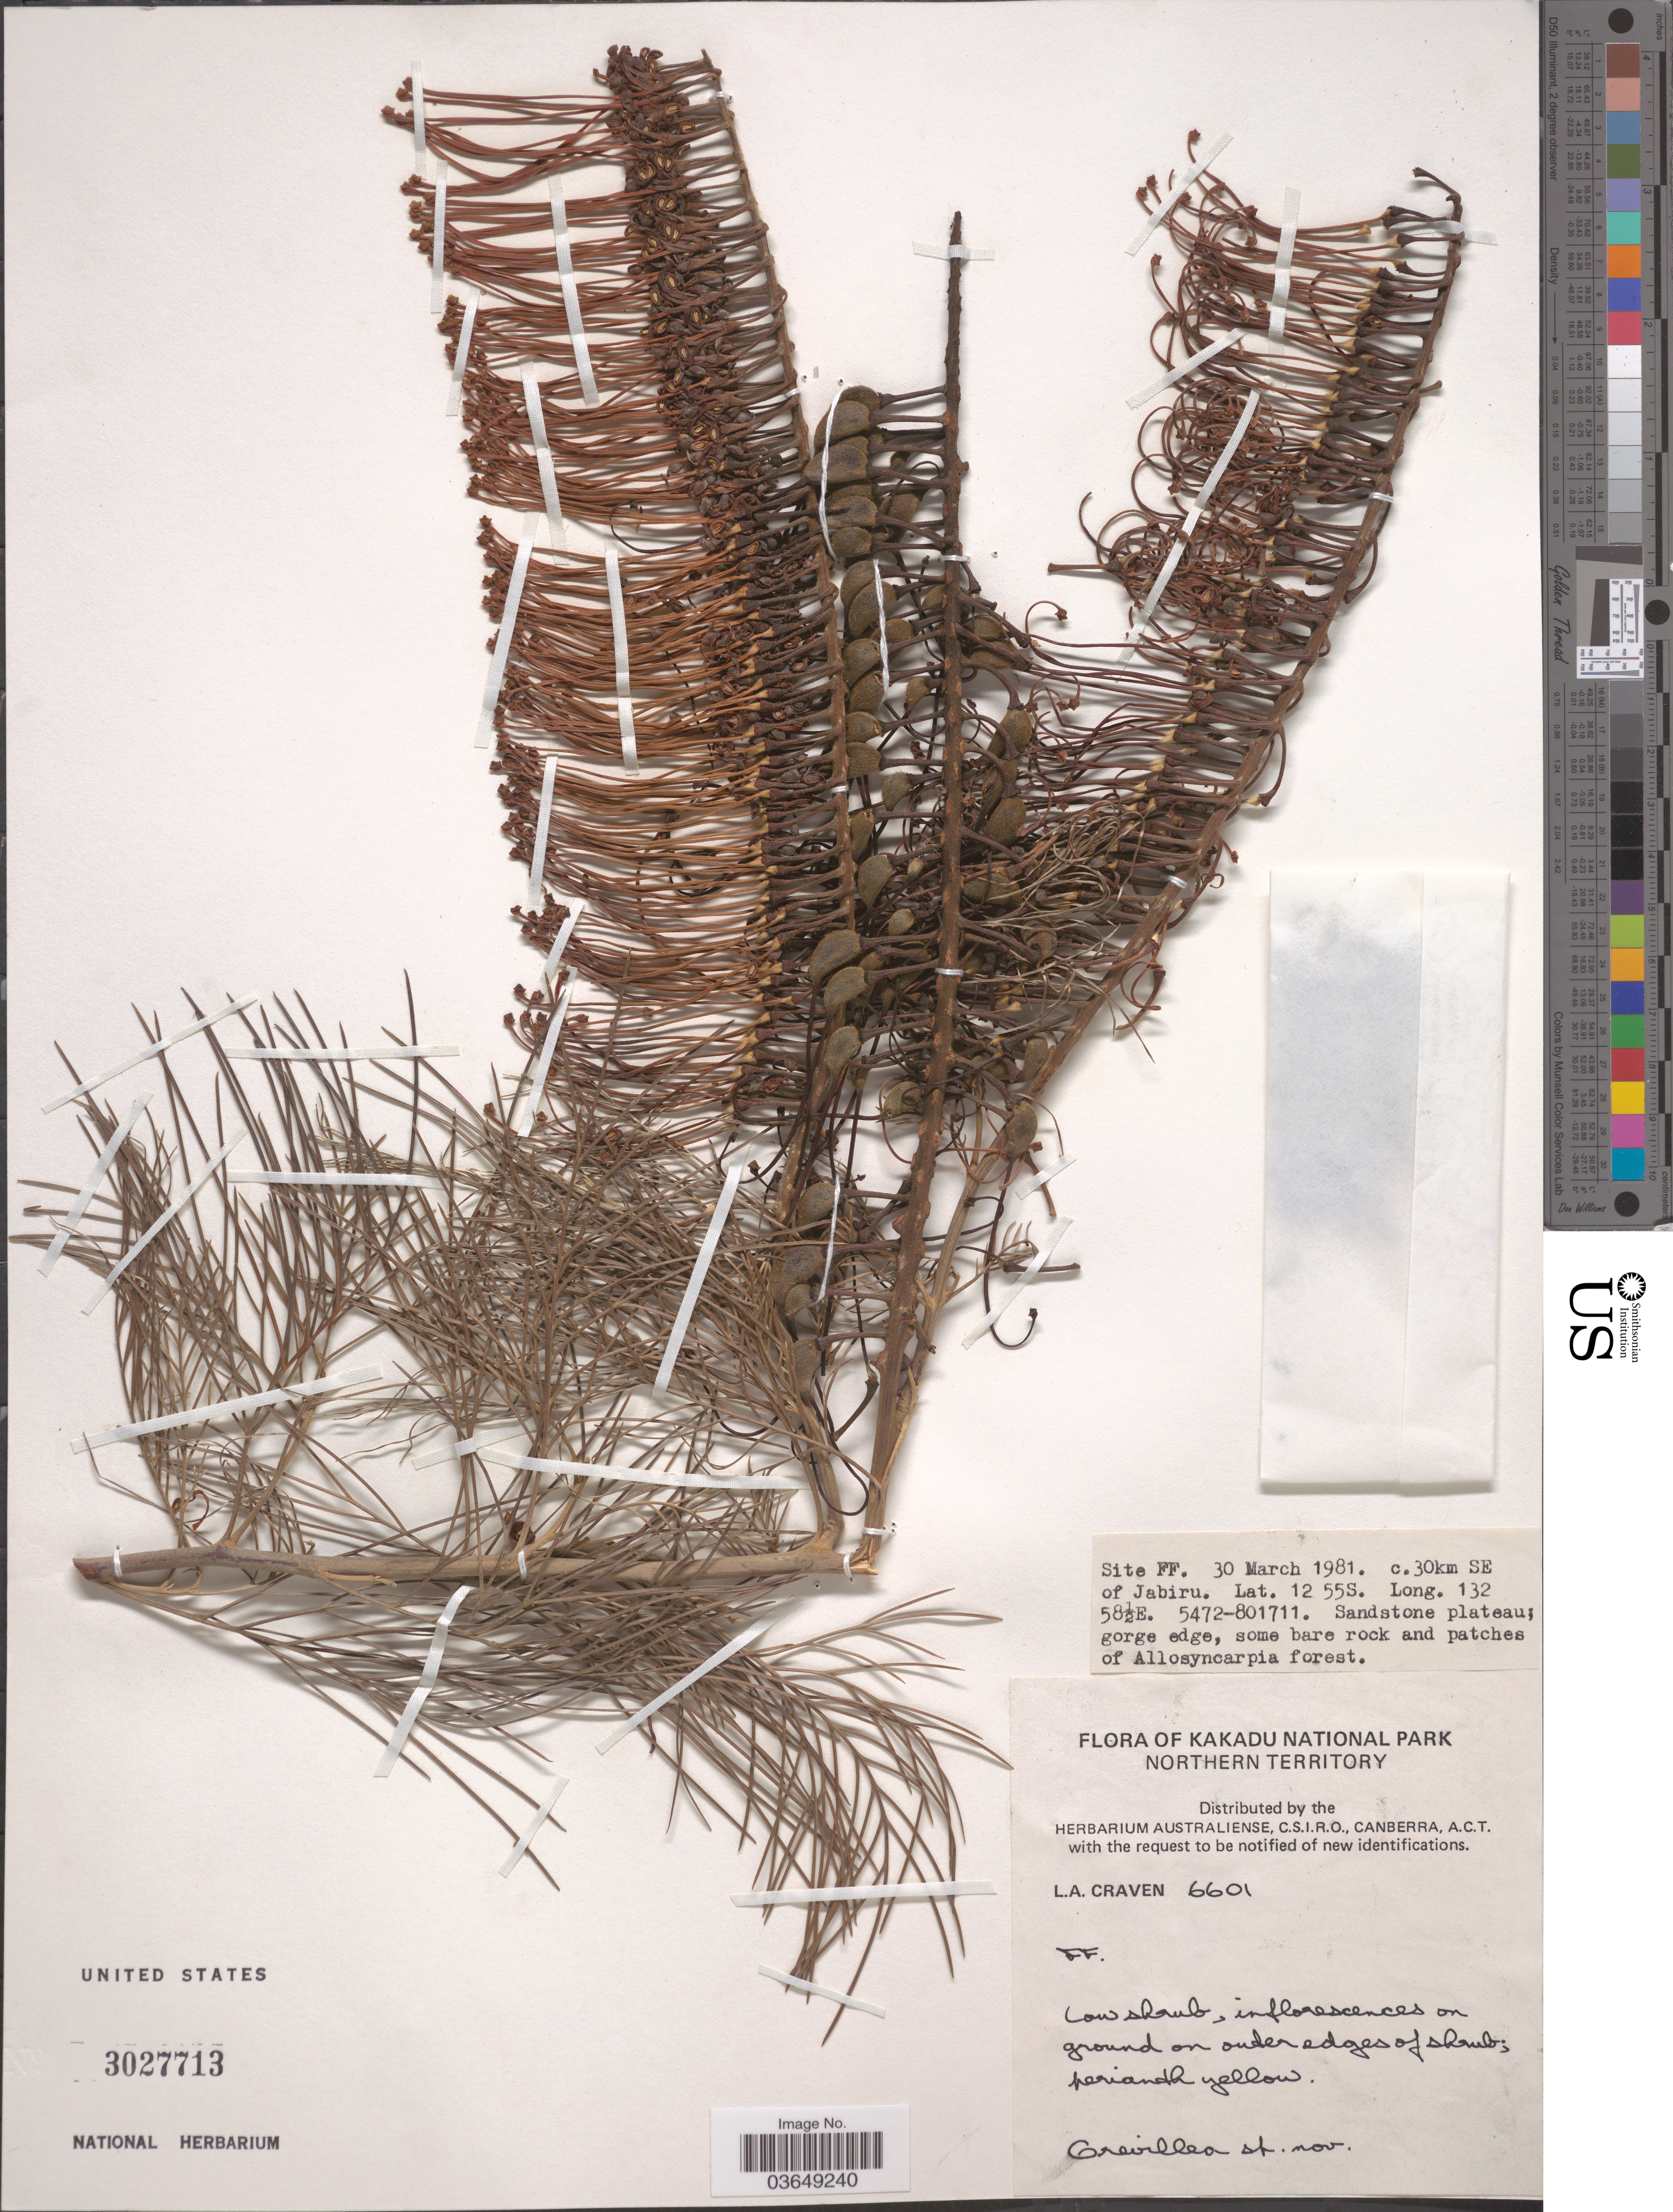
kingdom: Plantae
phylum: Tracheophyta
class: Magnoliopsida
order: Proteales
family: Proteaceae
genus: Grevillea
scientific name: Grevillea sp.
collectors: L. A. Craven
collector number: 6601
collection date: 1981-03-30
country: Australia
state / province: Northern Territory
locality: Kakadu National Park. Site FF. C. 30km SE of Jabiru.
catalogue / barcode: US 3027713